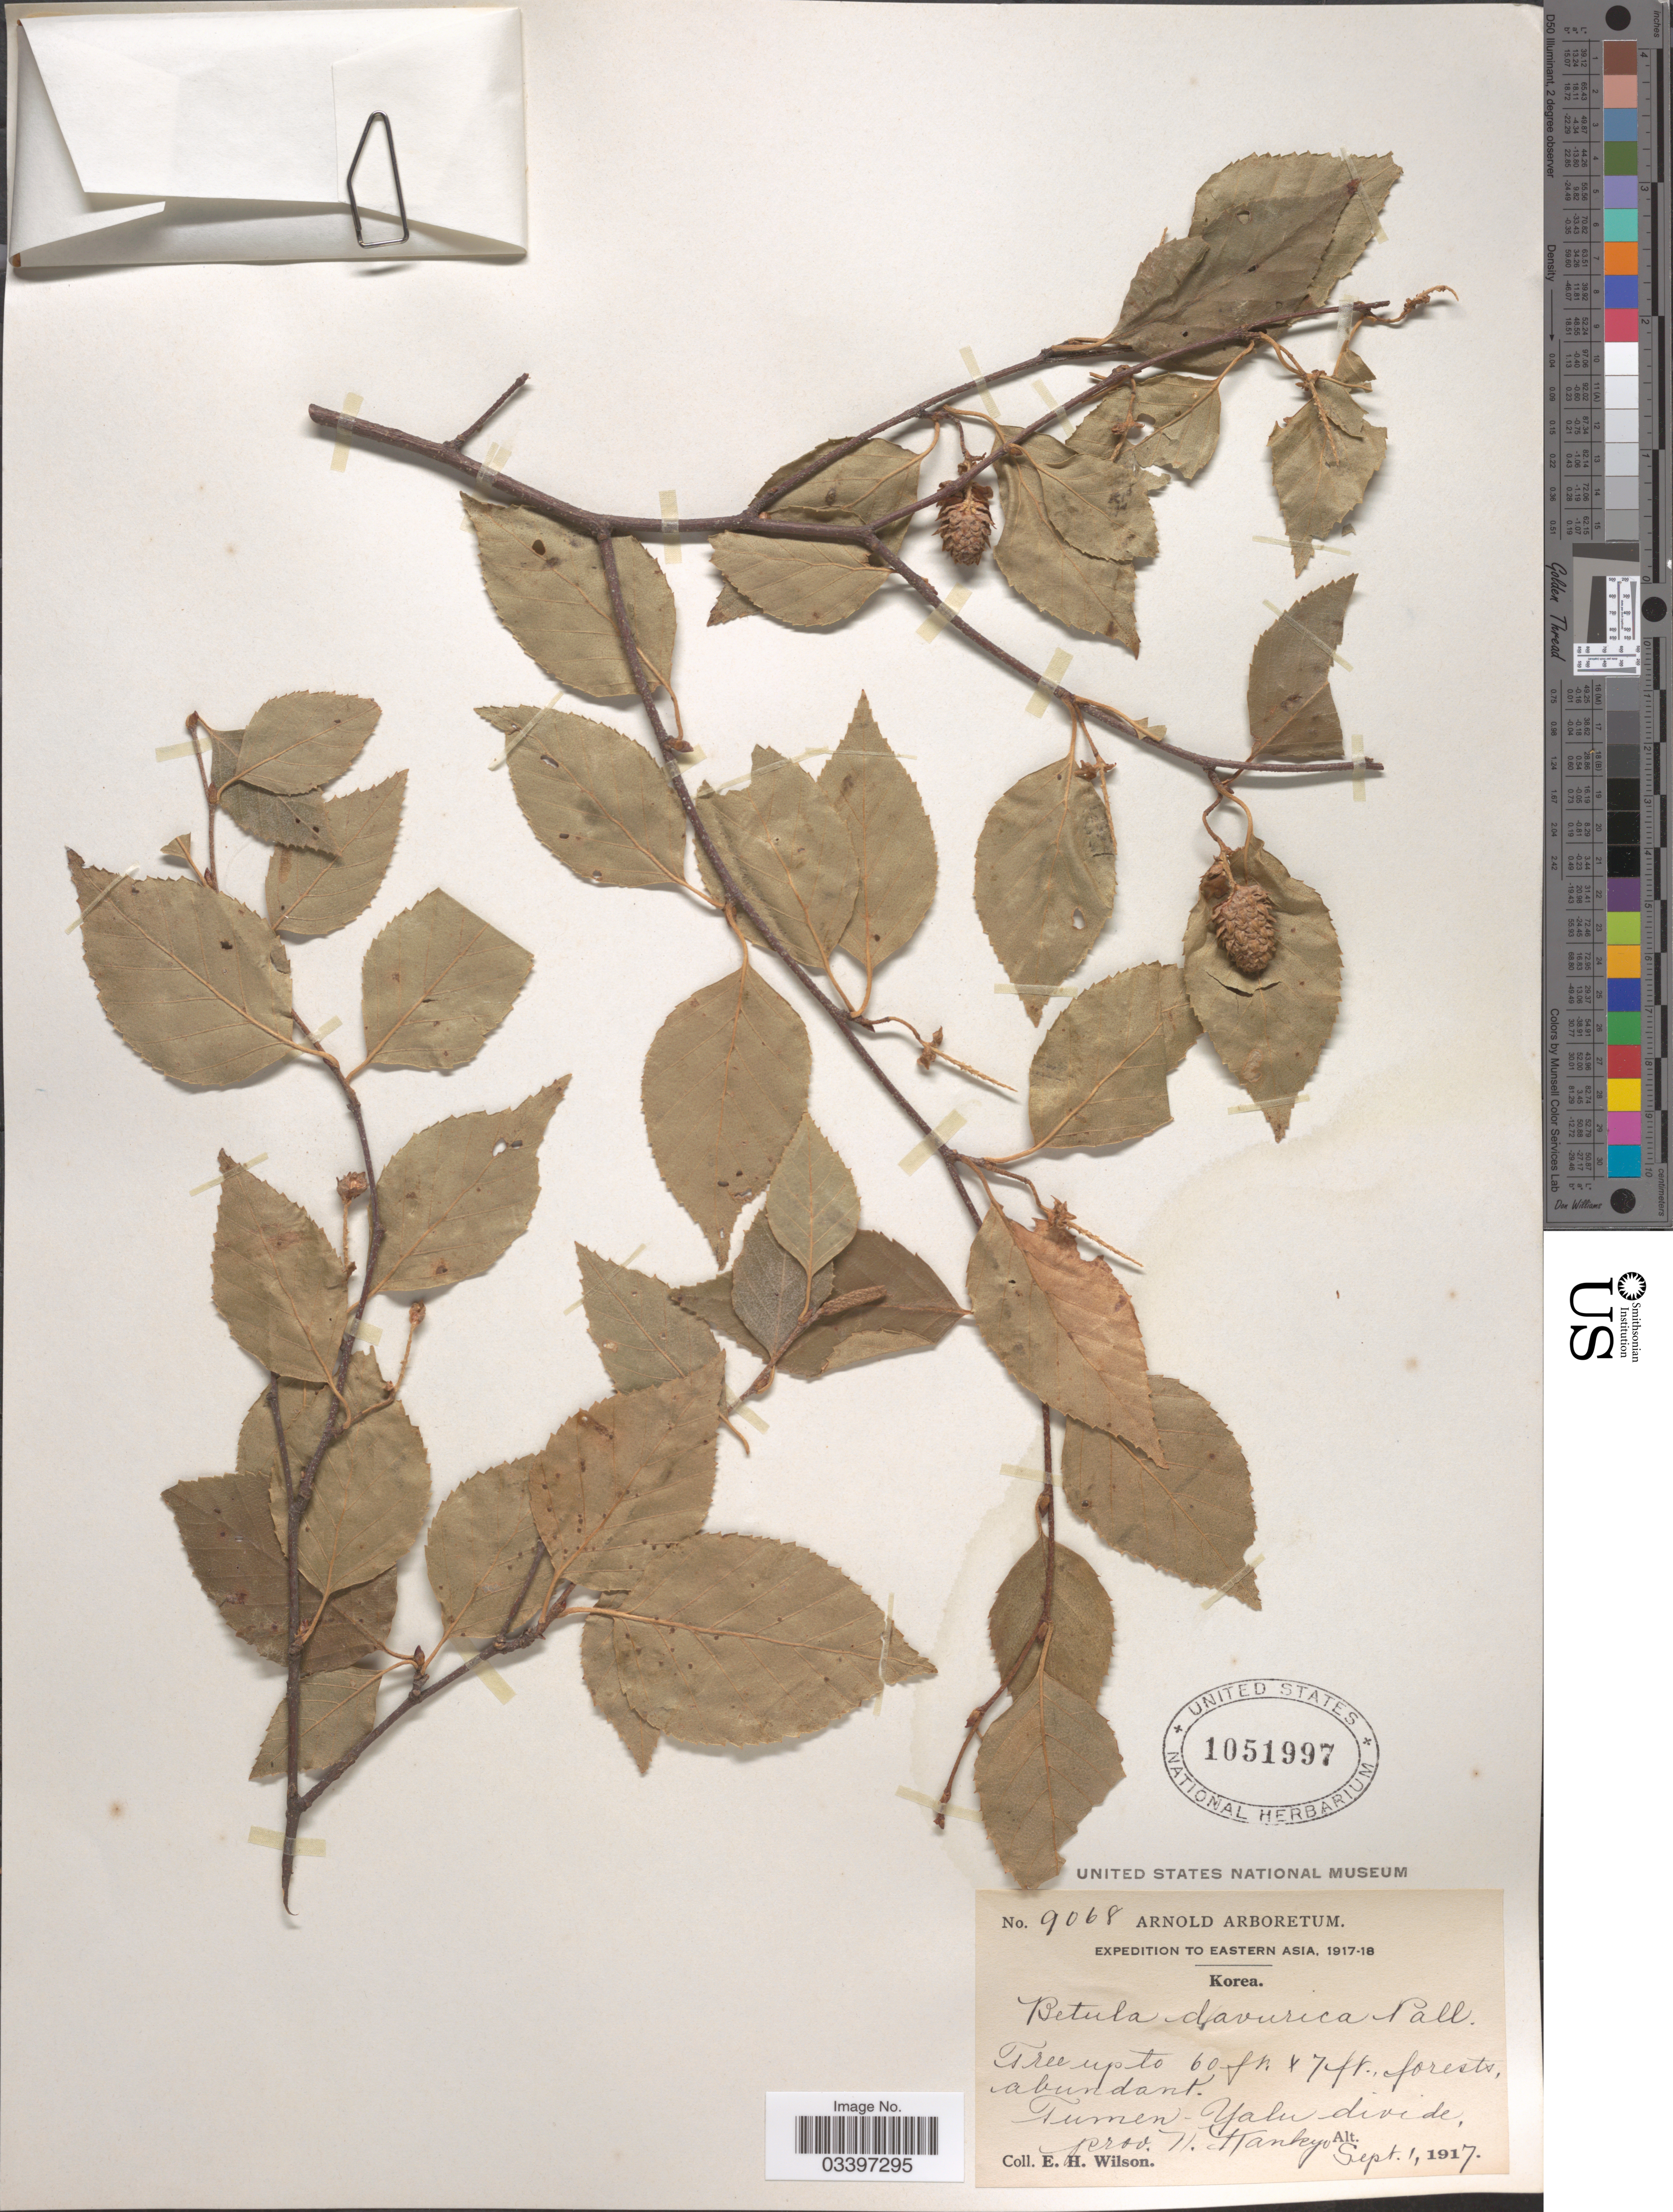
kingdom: Plantae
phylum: Tracheophyta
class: Magnoliopsida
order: Fagales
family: Betulaceae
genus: Betula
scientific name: Betula davurica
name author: Pall.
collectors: E. Wilson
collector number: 9068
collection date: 1917-09-01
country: North Korea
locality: Eastern Asia. Tumen-Yalu divide, Prov. N. Kankyo.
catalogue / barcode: US 1051997